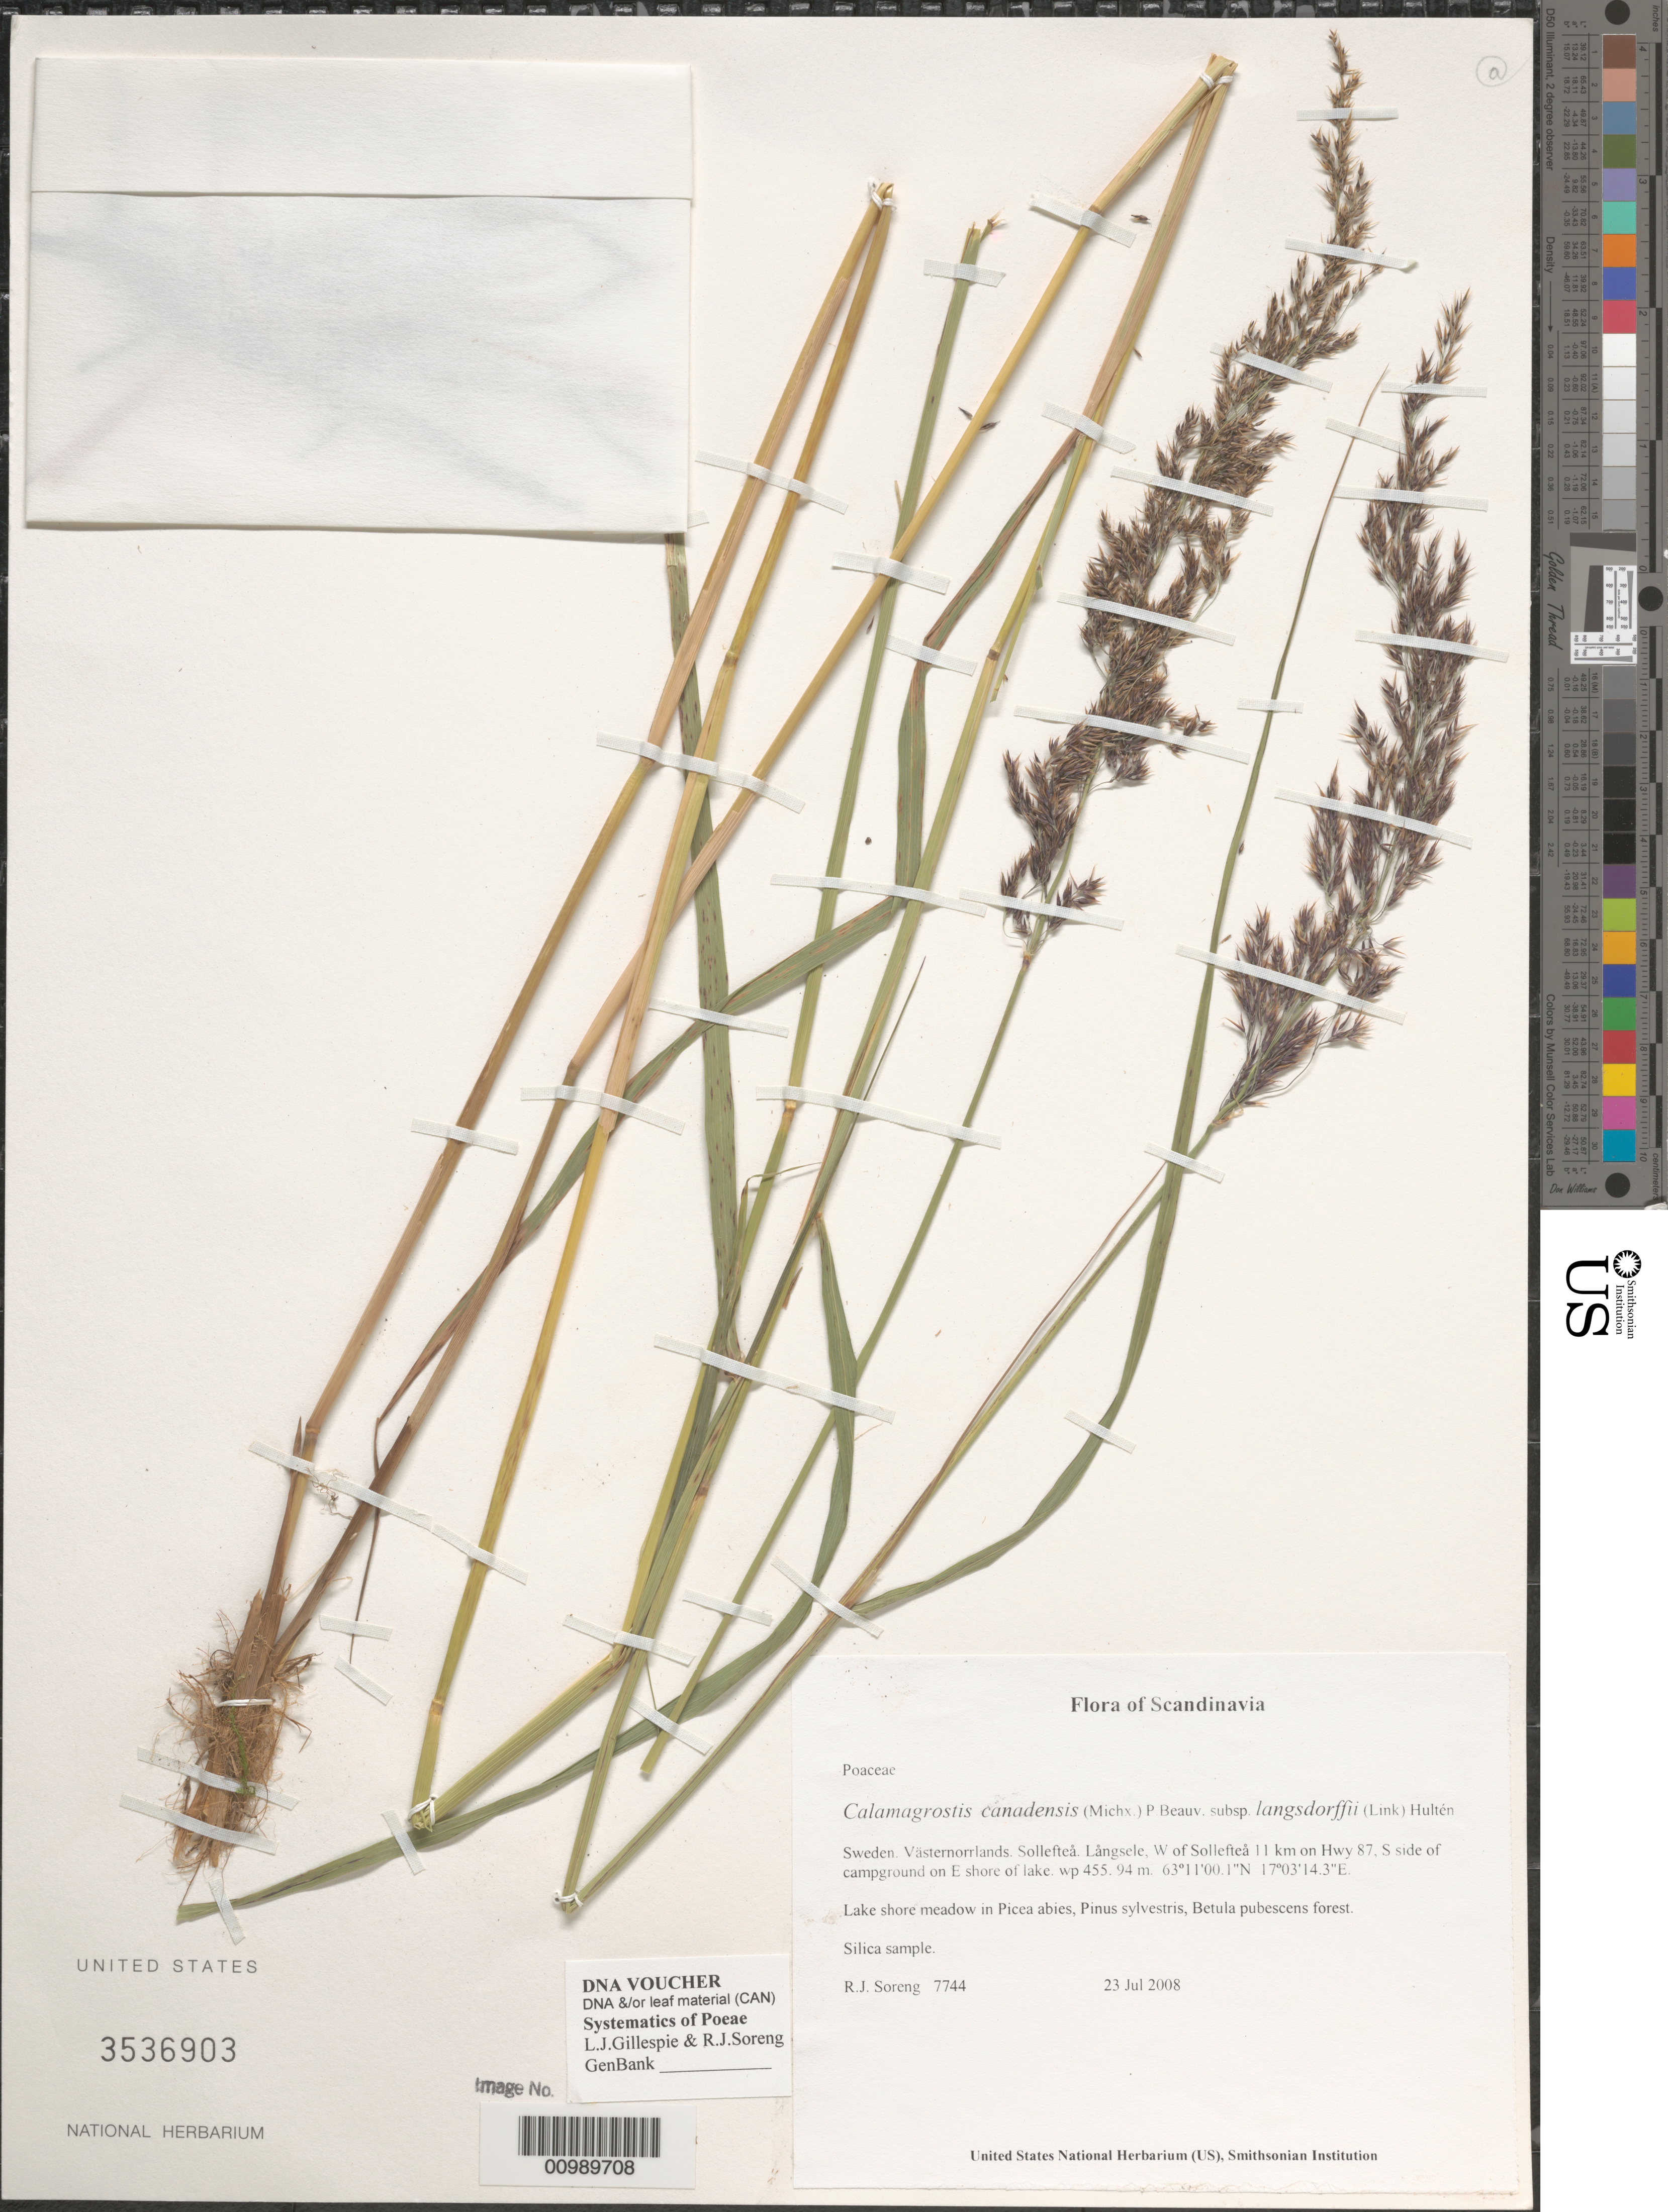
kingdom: Plantae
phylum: Tracheophyta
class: Liliopsida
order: Poales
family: Poaceae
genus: Calamagrostis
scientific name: Calamagrostis canadensis subsp. langsdorffii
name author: (Link) Hultén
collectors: R. J. Soreng & N. L. Soreng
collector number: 7744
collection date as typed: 23 Jul 2008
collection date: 2008-07-23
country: Sweden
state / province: Västernorrland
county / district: Sollefteå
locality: Långsele, W of Sollefteå 11 km on Hwy 87, S side of campground on E shore of lake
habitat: Lake shore meadow in Picea abies, Pinus sylvestris, Betula pubescens forest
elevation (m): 94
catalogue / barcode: US 3536903